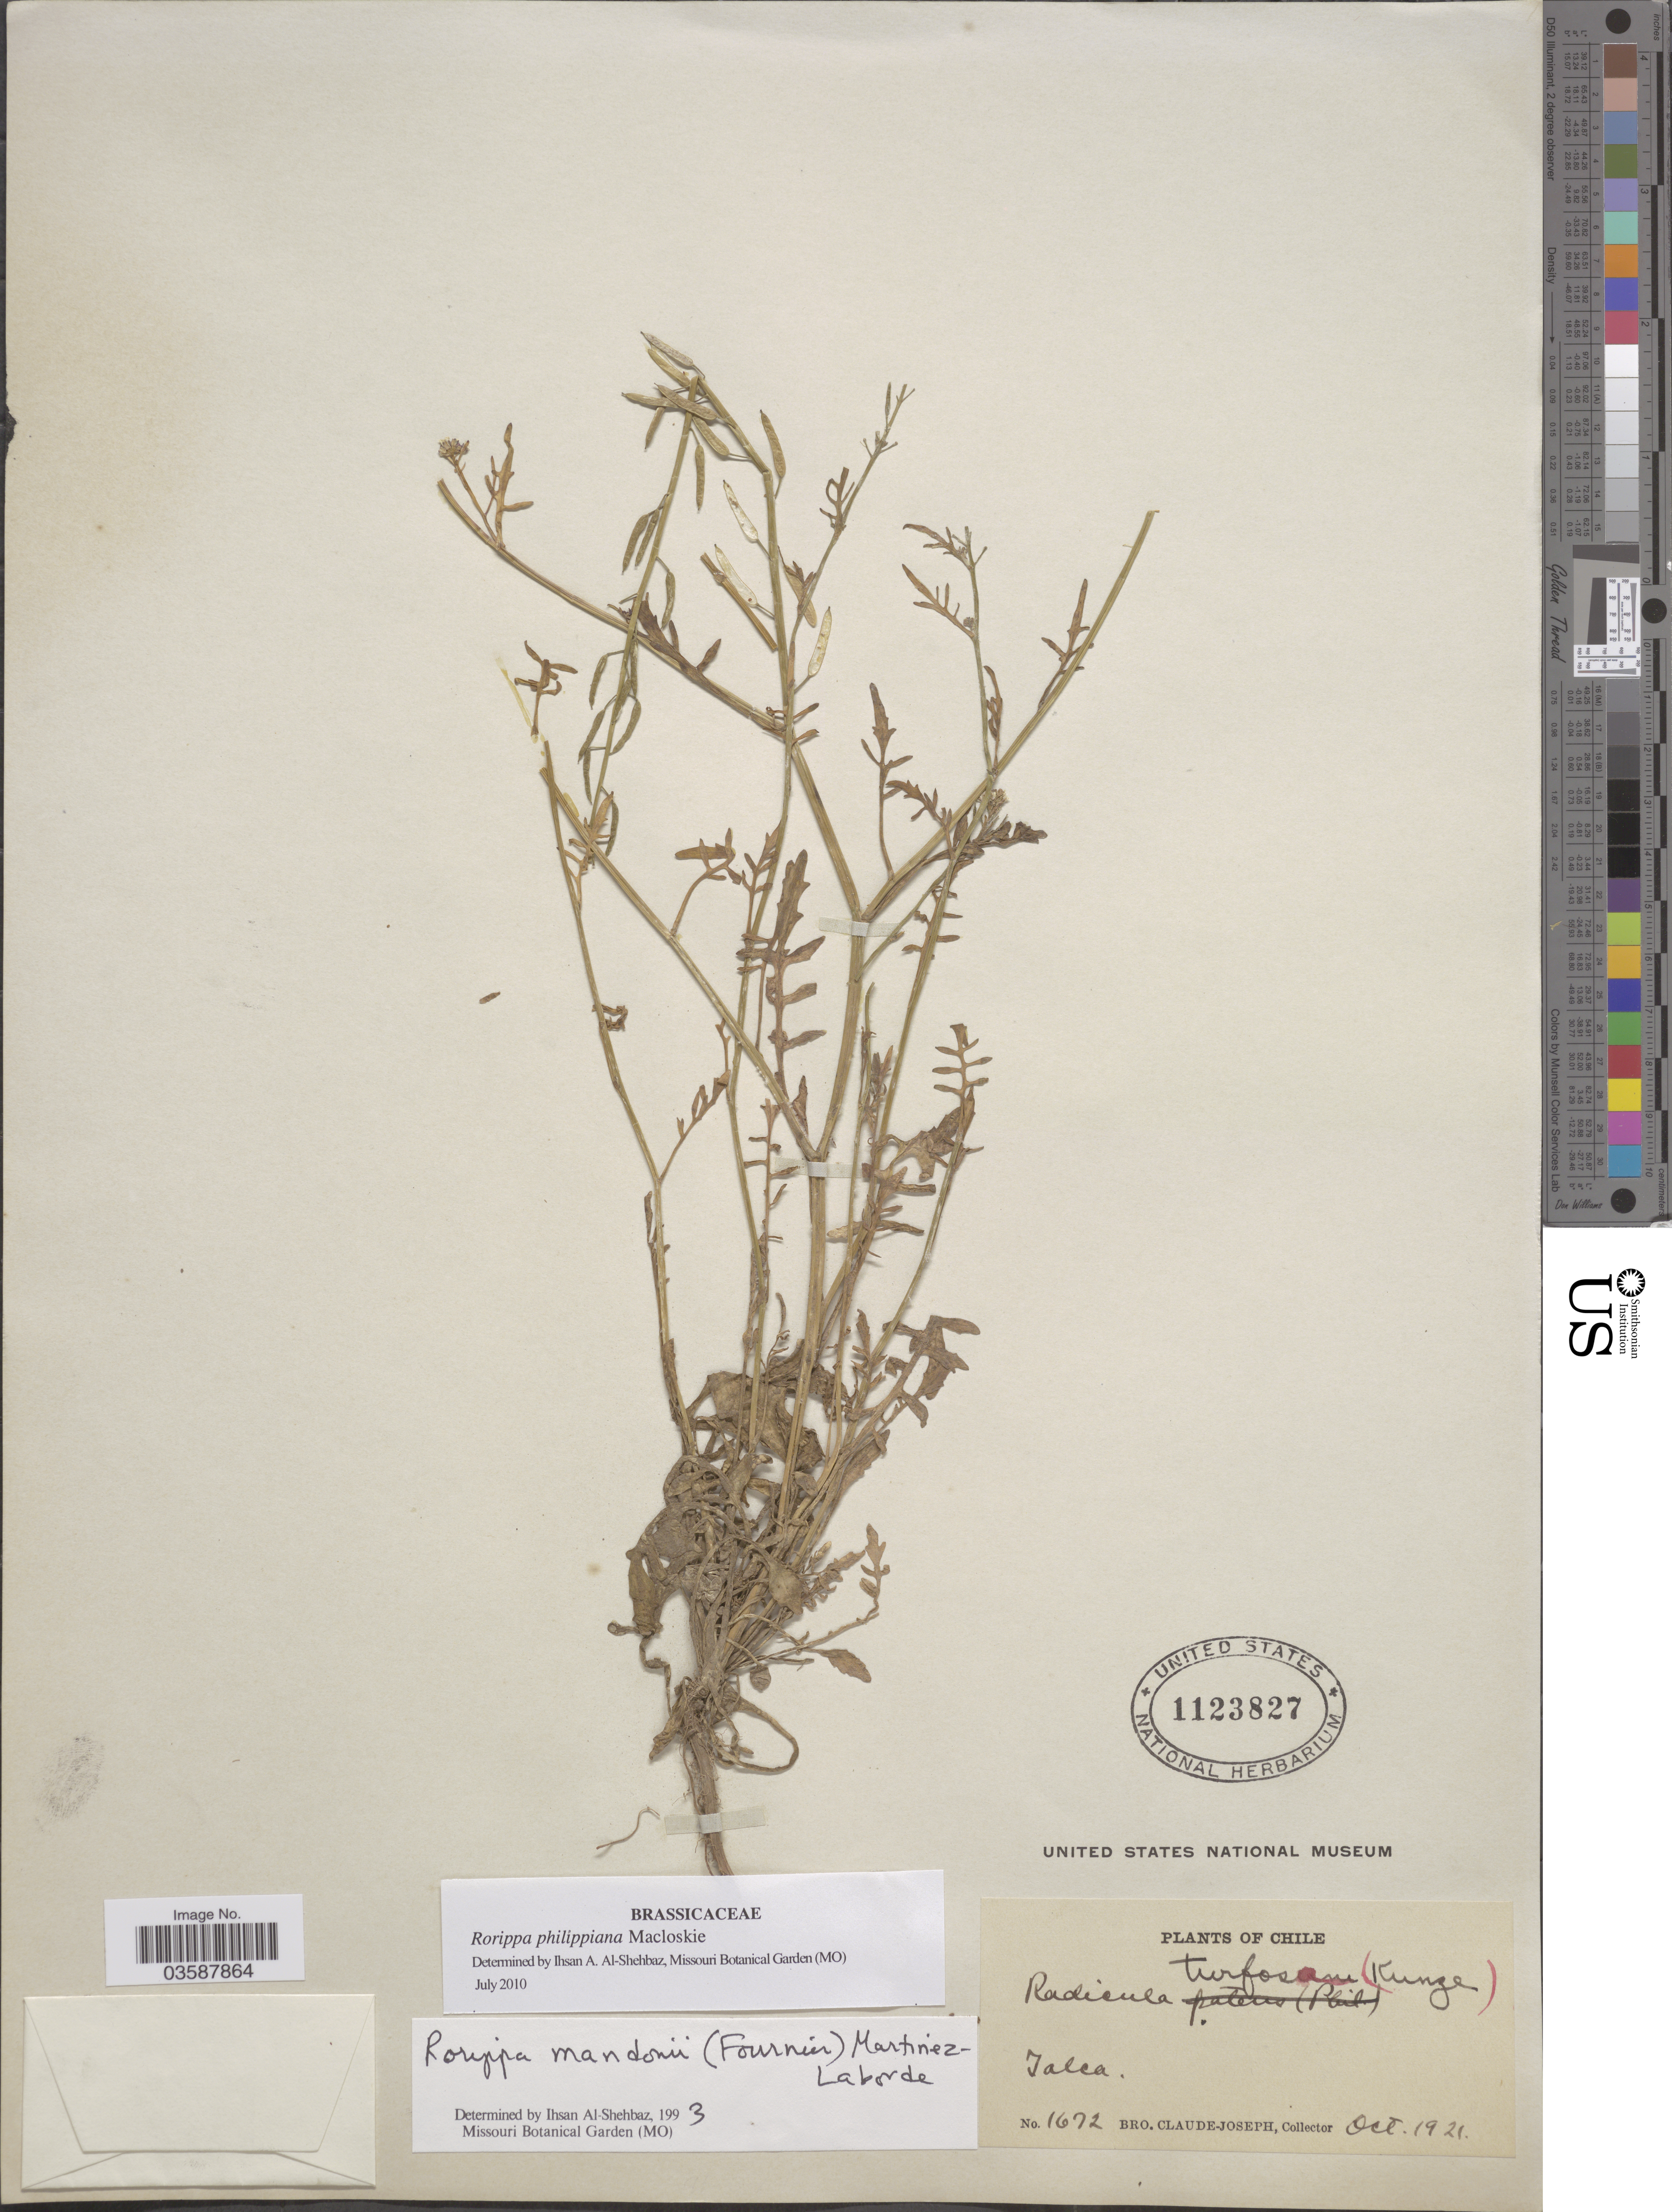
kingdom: Plantae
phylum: Tracheophyta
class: Magnoliopsida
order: Brassicales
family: Brassicaceae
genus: Rorippa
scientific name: Rorippa philippiana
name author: Macloskie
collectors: Bro. Claude-Joseph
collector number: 1672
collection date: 1921-10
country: Chile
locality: Talca.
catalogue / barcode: US 1123827